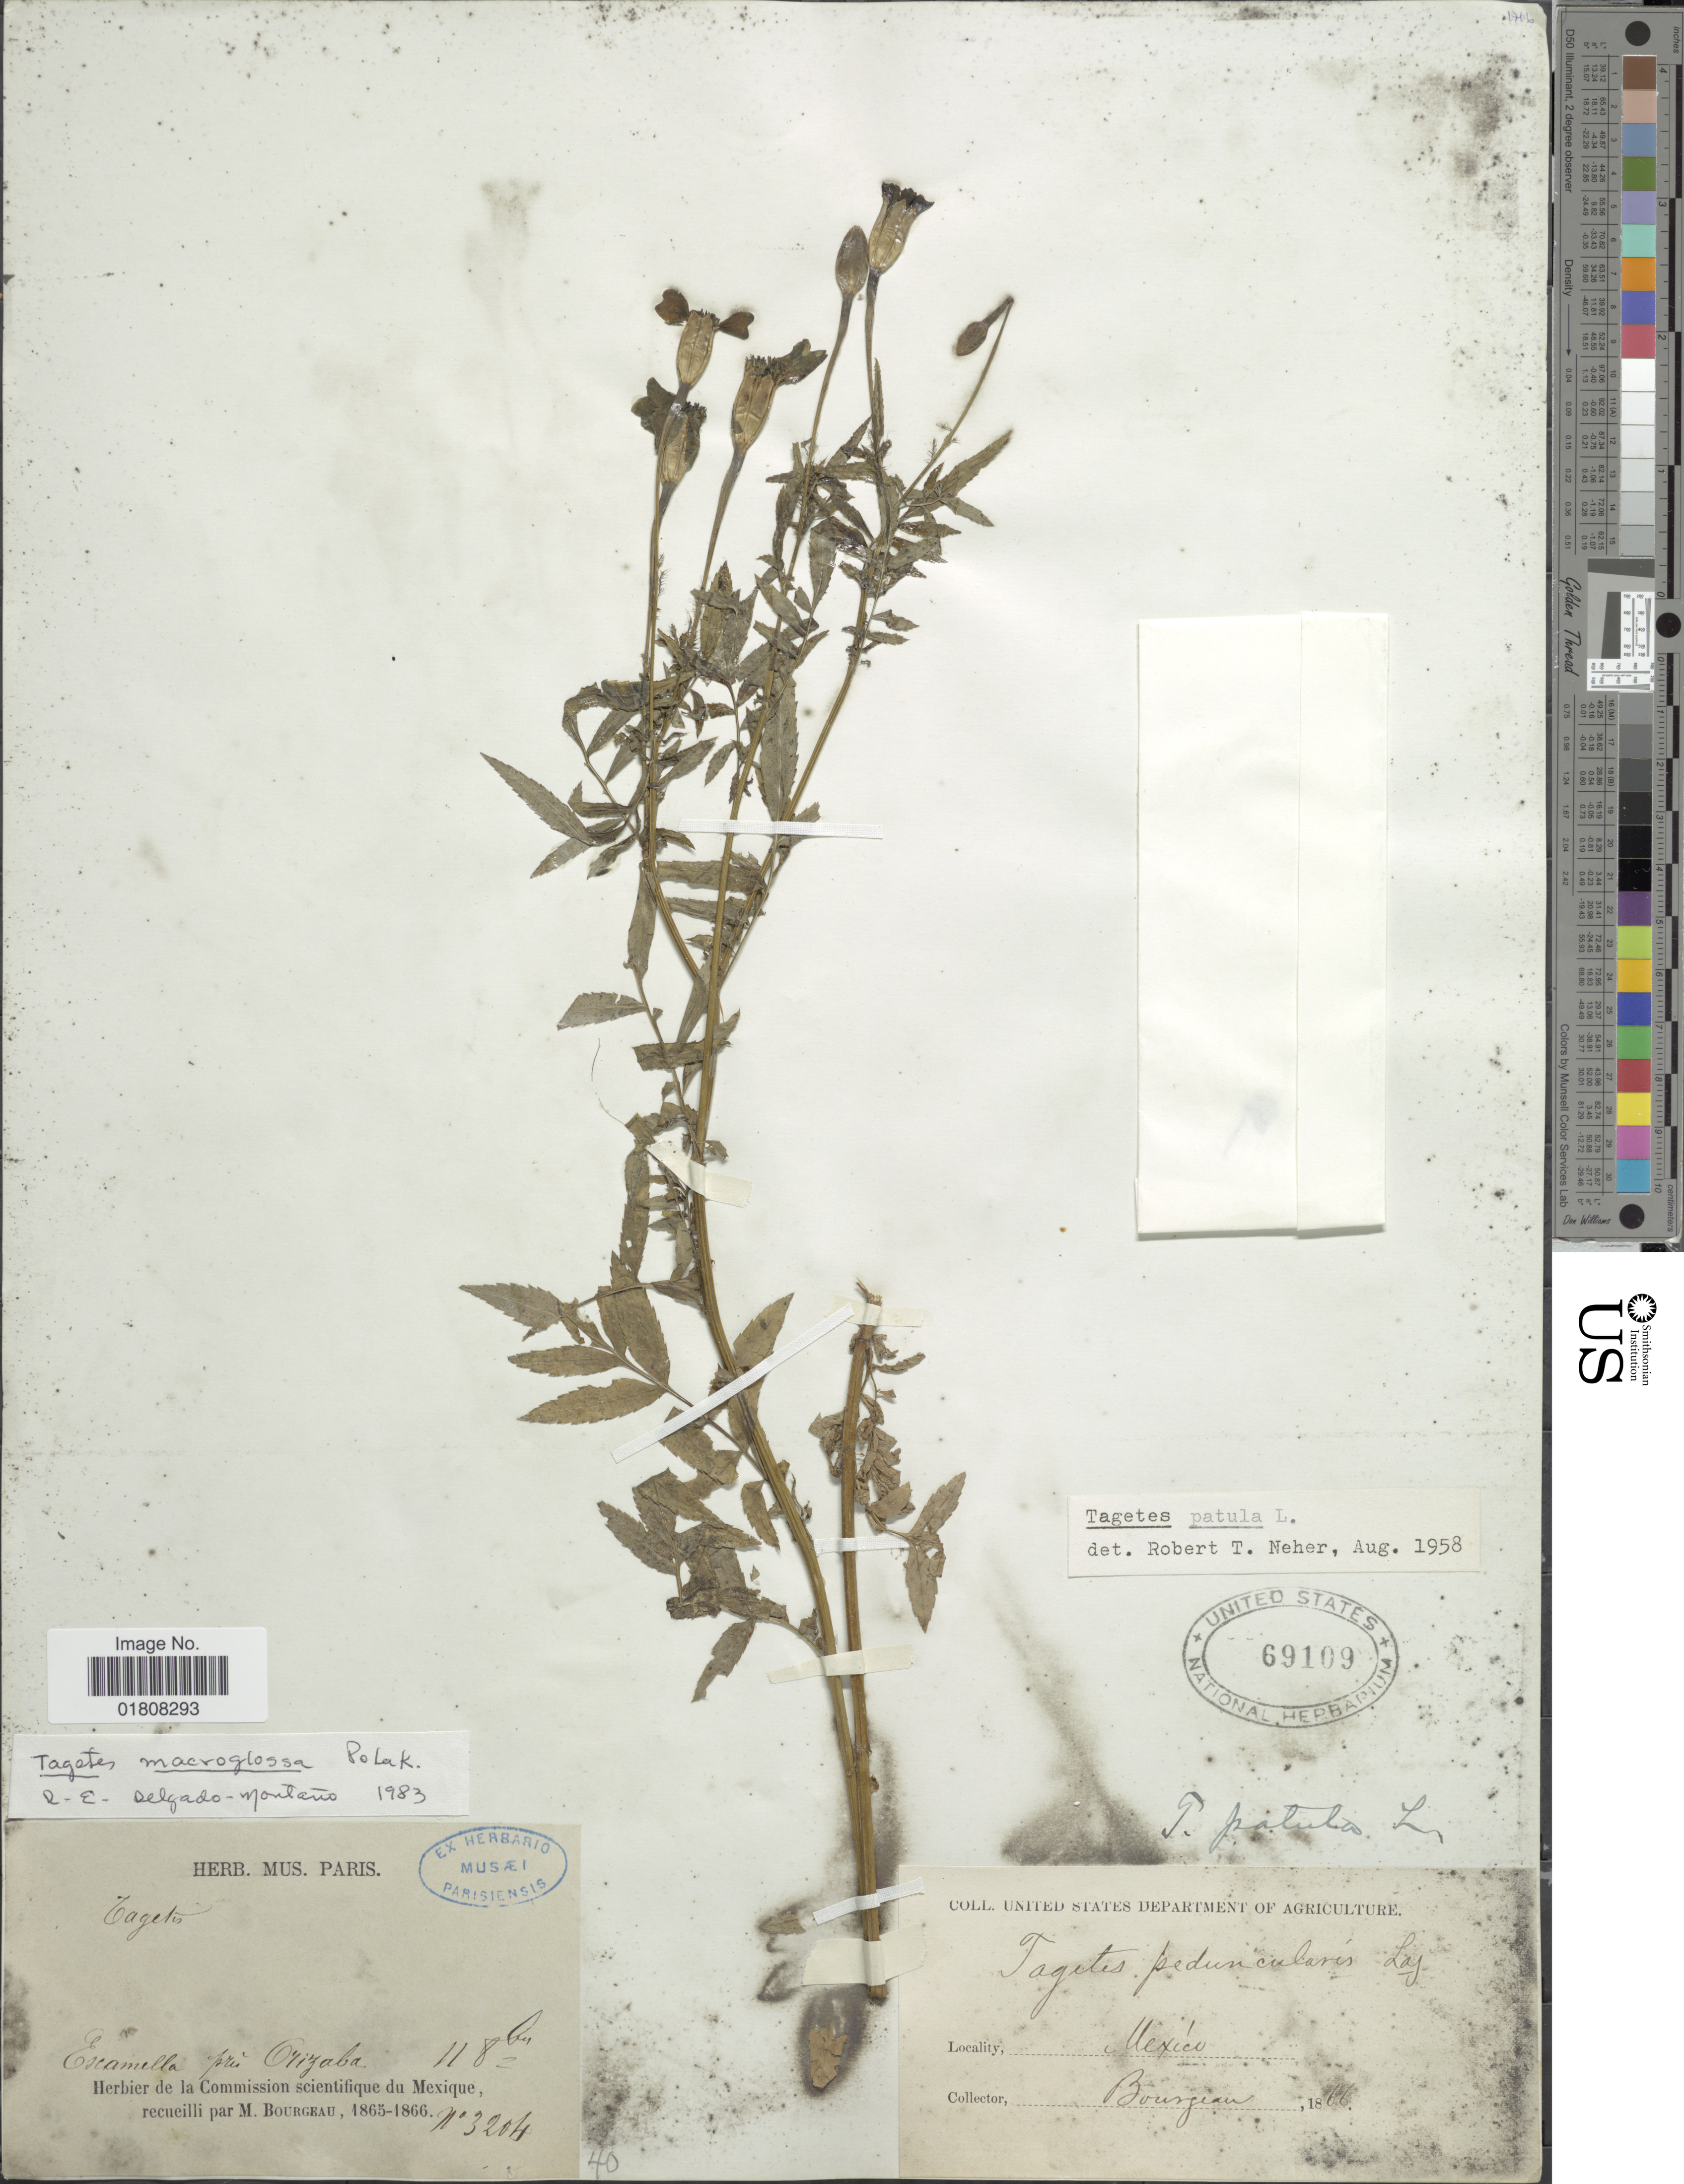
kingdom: Plantae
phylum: Tracheophyta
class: Magnoliopsida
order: Asterales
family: Asteraceae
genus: Tagetes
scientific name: Tagetes macroglossa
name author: Polak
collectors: M. Bourgeau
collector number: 3204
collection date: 1865-10-11/1866-10-11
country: Mexico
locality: Escamella pres Orizaba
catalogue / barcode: US 69109